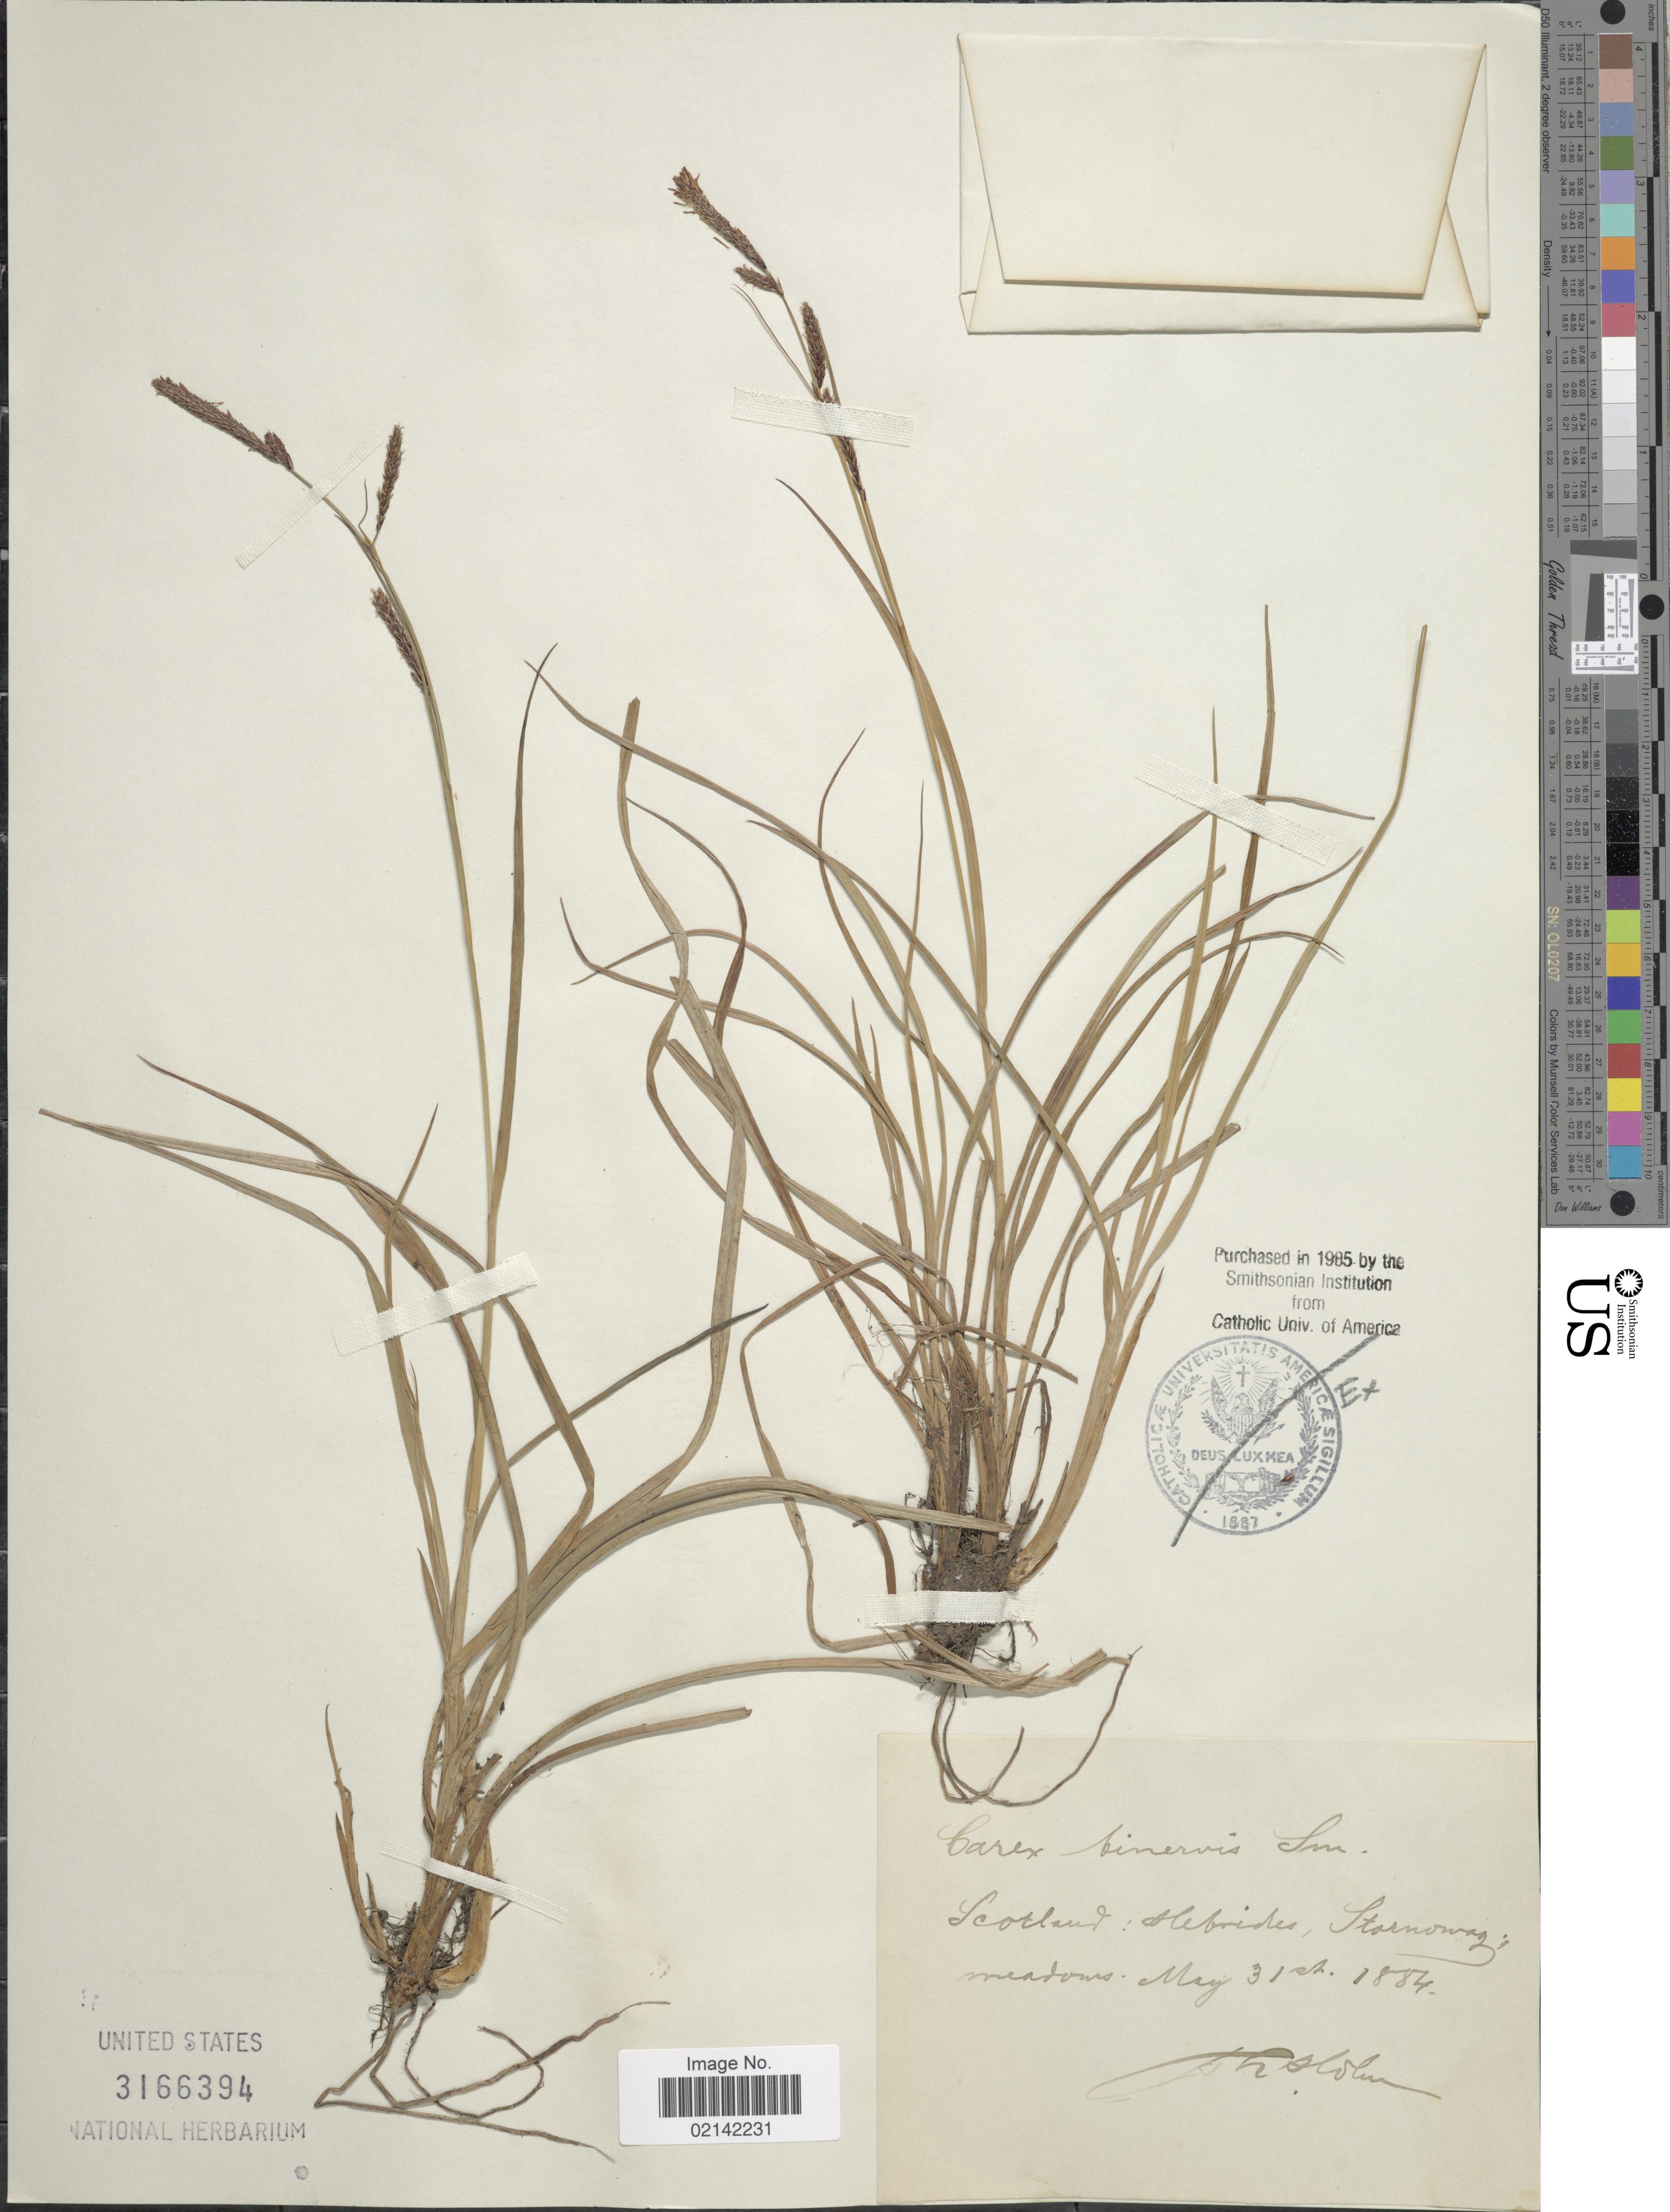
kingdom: Plantae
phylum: Tracheophyta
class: Liliopsida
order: Poales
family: Cyperaceae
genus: Carex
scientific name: Carex binervis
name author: Sm.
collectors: T. Holm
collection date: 1884-05-31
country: United Kingdom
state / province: Scotland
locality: Hebrides, Stornoway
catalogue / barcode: US 3166394